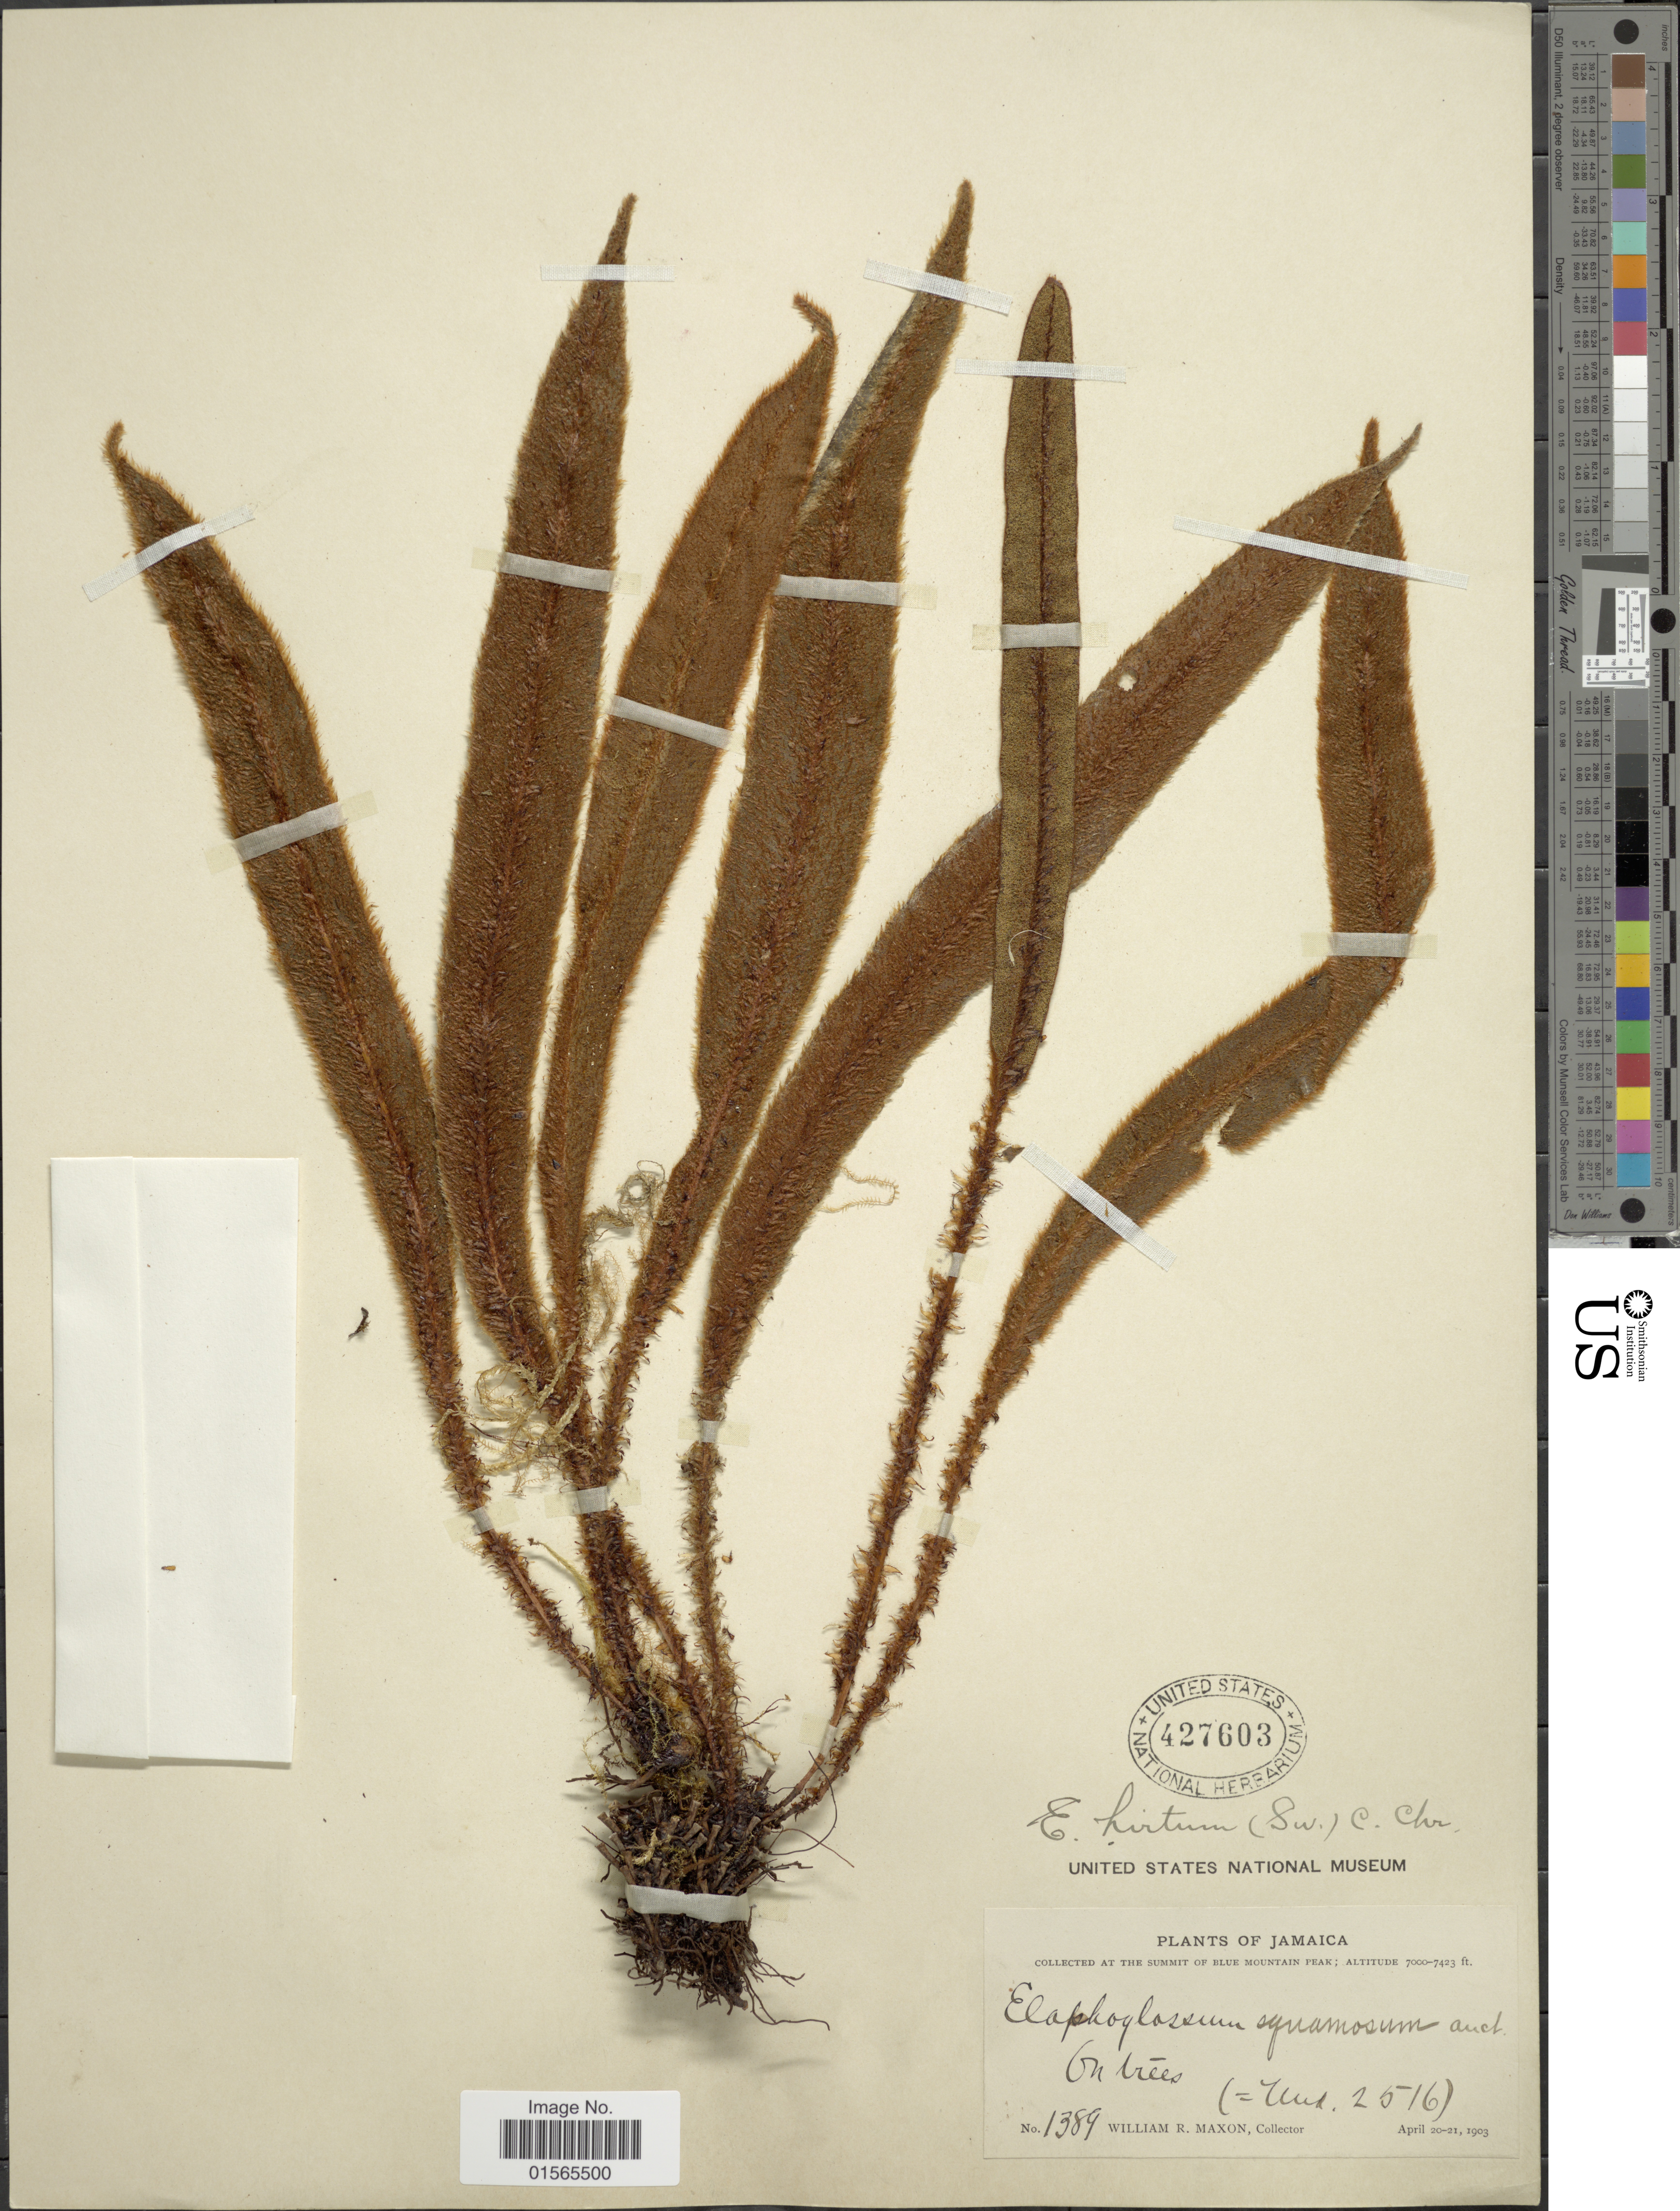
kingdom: Plantae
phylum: Tracheophyta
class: Polypodiopsida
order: Polypodiales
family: Dryopteridaceae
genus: Elaphoglossum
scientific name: Elaphoglossum hirtum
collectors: W. R. Maxon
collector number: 1389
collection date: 1903-04-20/1903-04-21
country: Jamaica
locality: Summit of Blue Mountain Peak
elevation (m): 2134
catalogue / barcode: US 427603